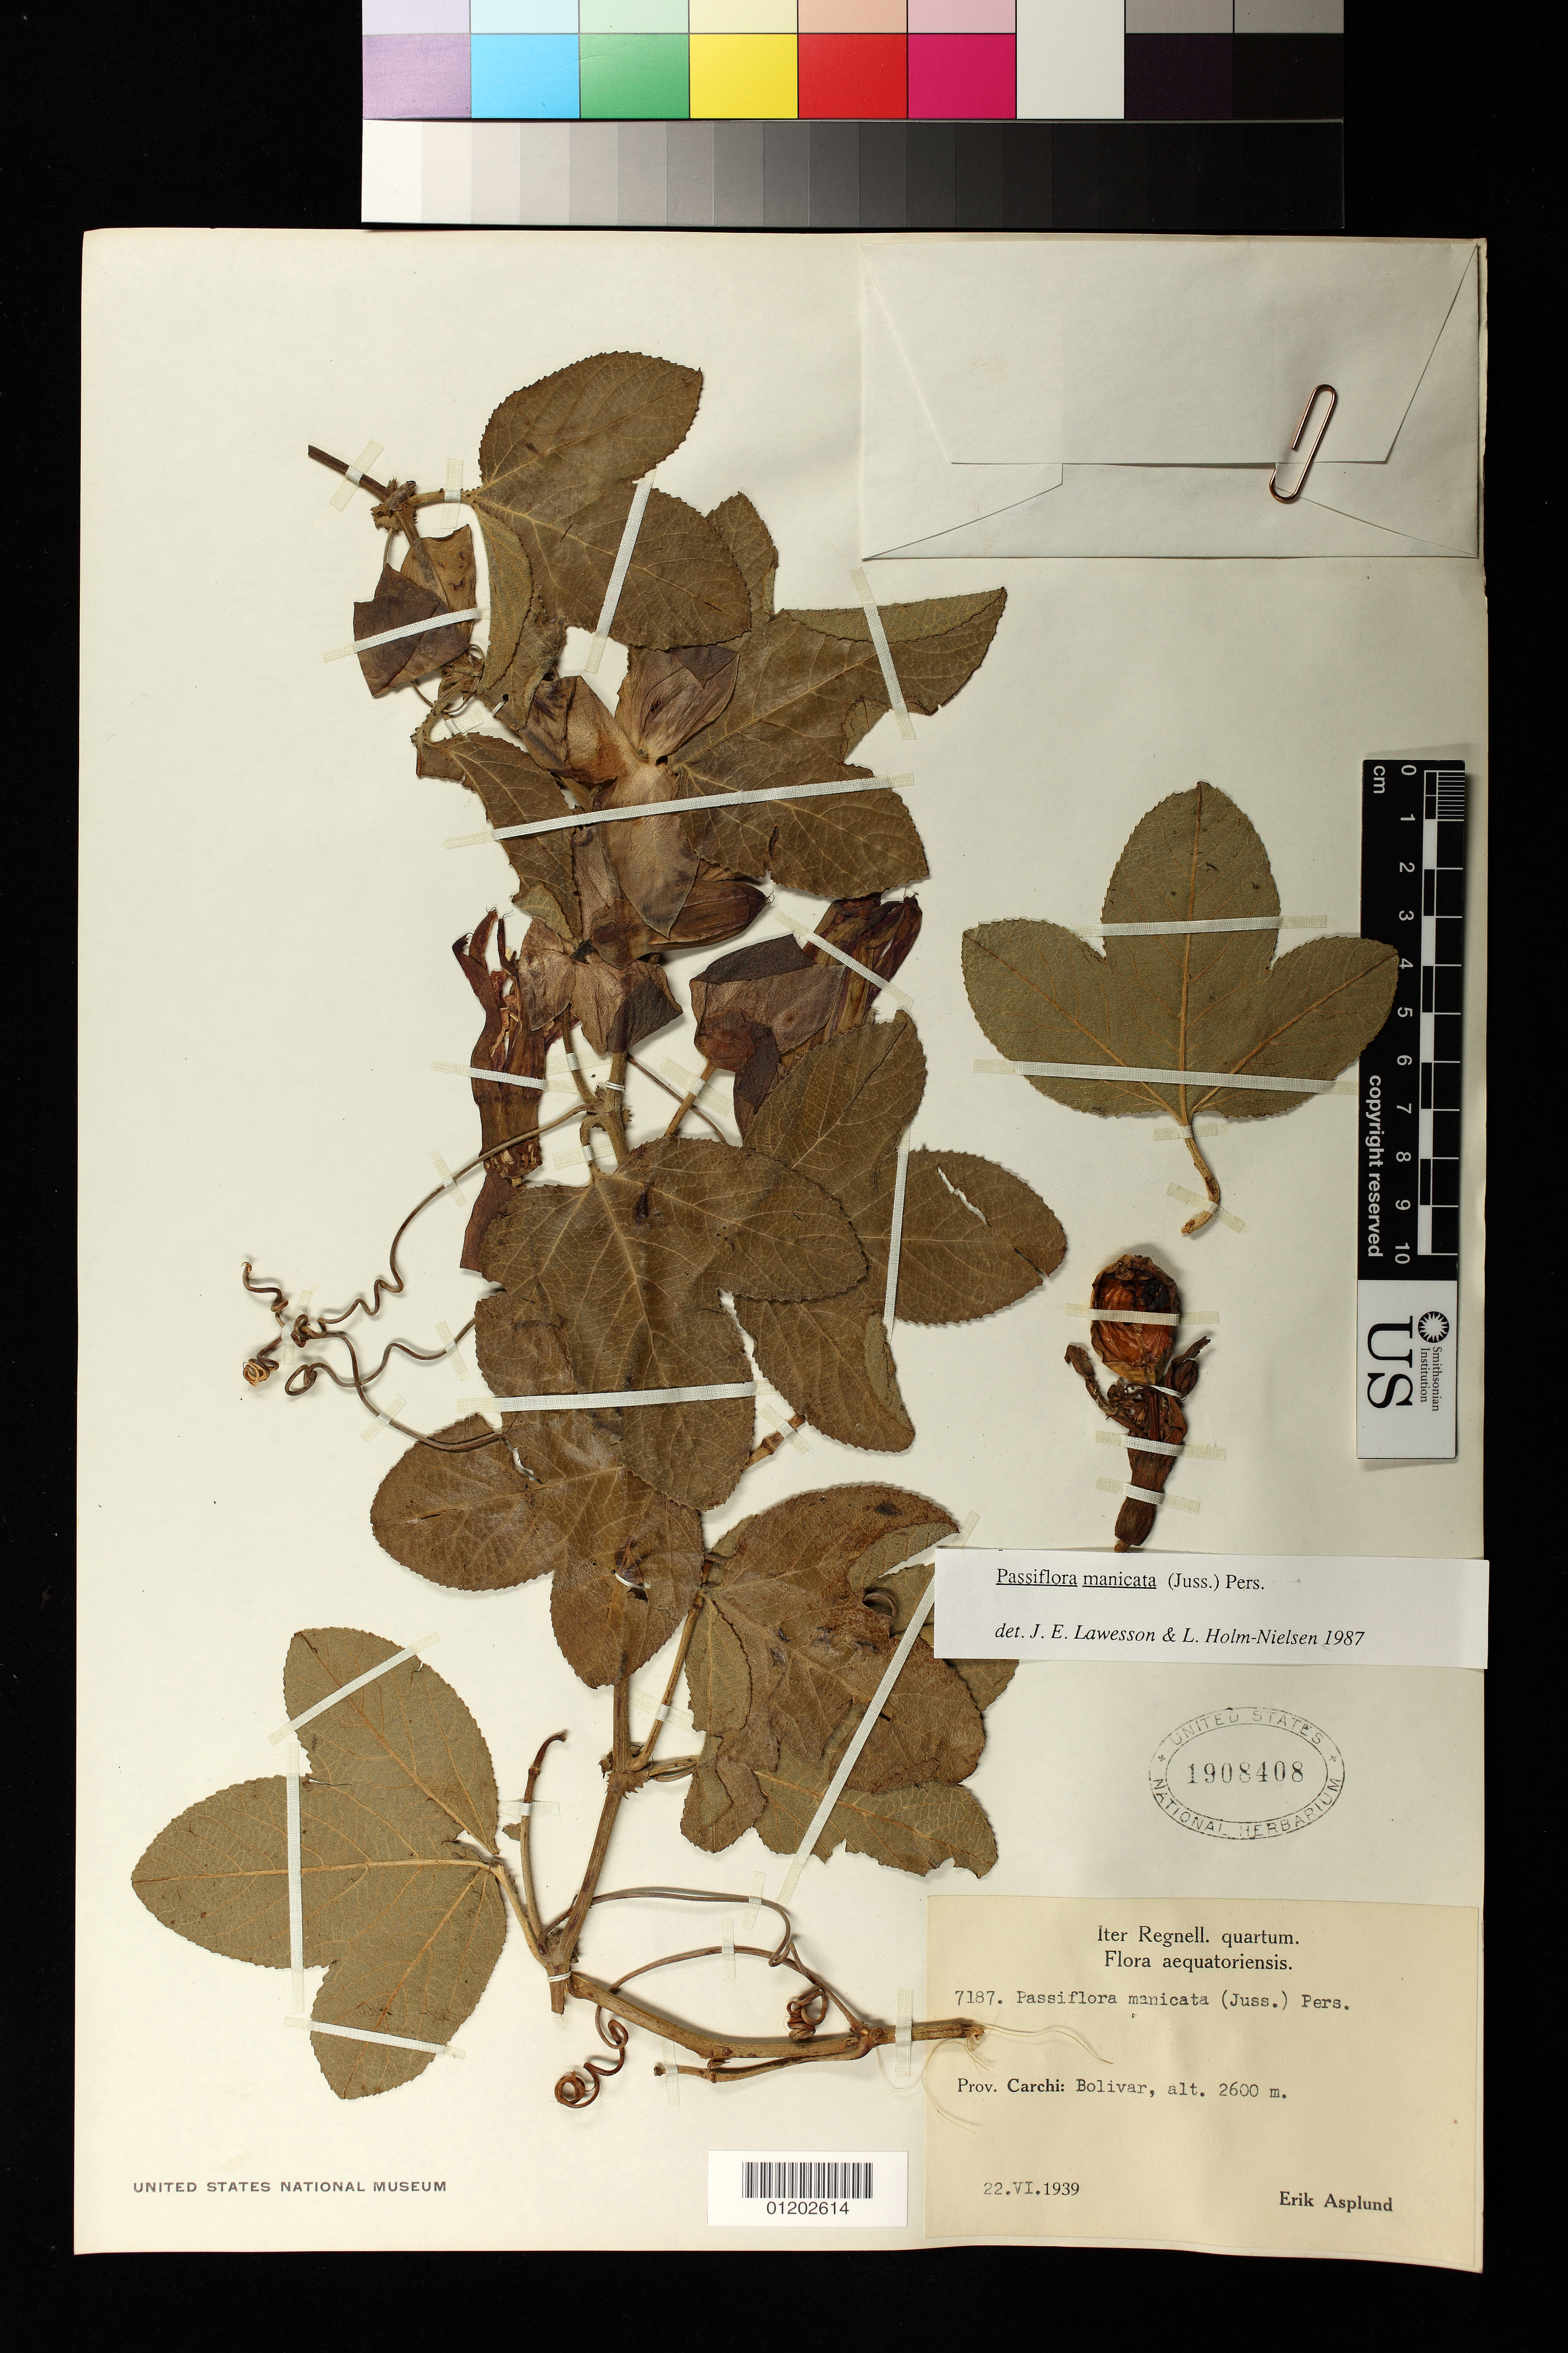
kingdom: Plantae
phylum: Tracheophyta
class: Magnoliopsida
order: Malpighiales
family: Passifloraceae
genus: Passiflora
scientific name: Passiflora manicata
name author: (Juss.) Pers.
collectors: E. Asplund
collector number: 7187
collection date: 1939-06-22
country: Ecuador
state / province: Carchi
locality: Bolivar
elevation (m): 2600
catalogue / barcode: US 1908408